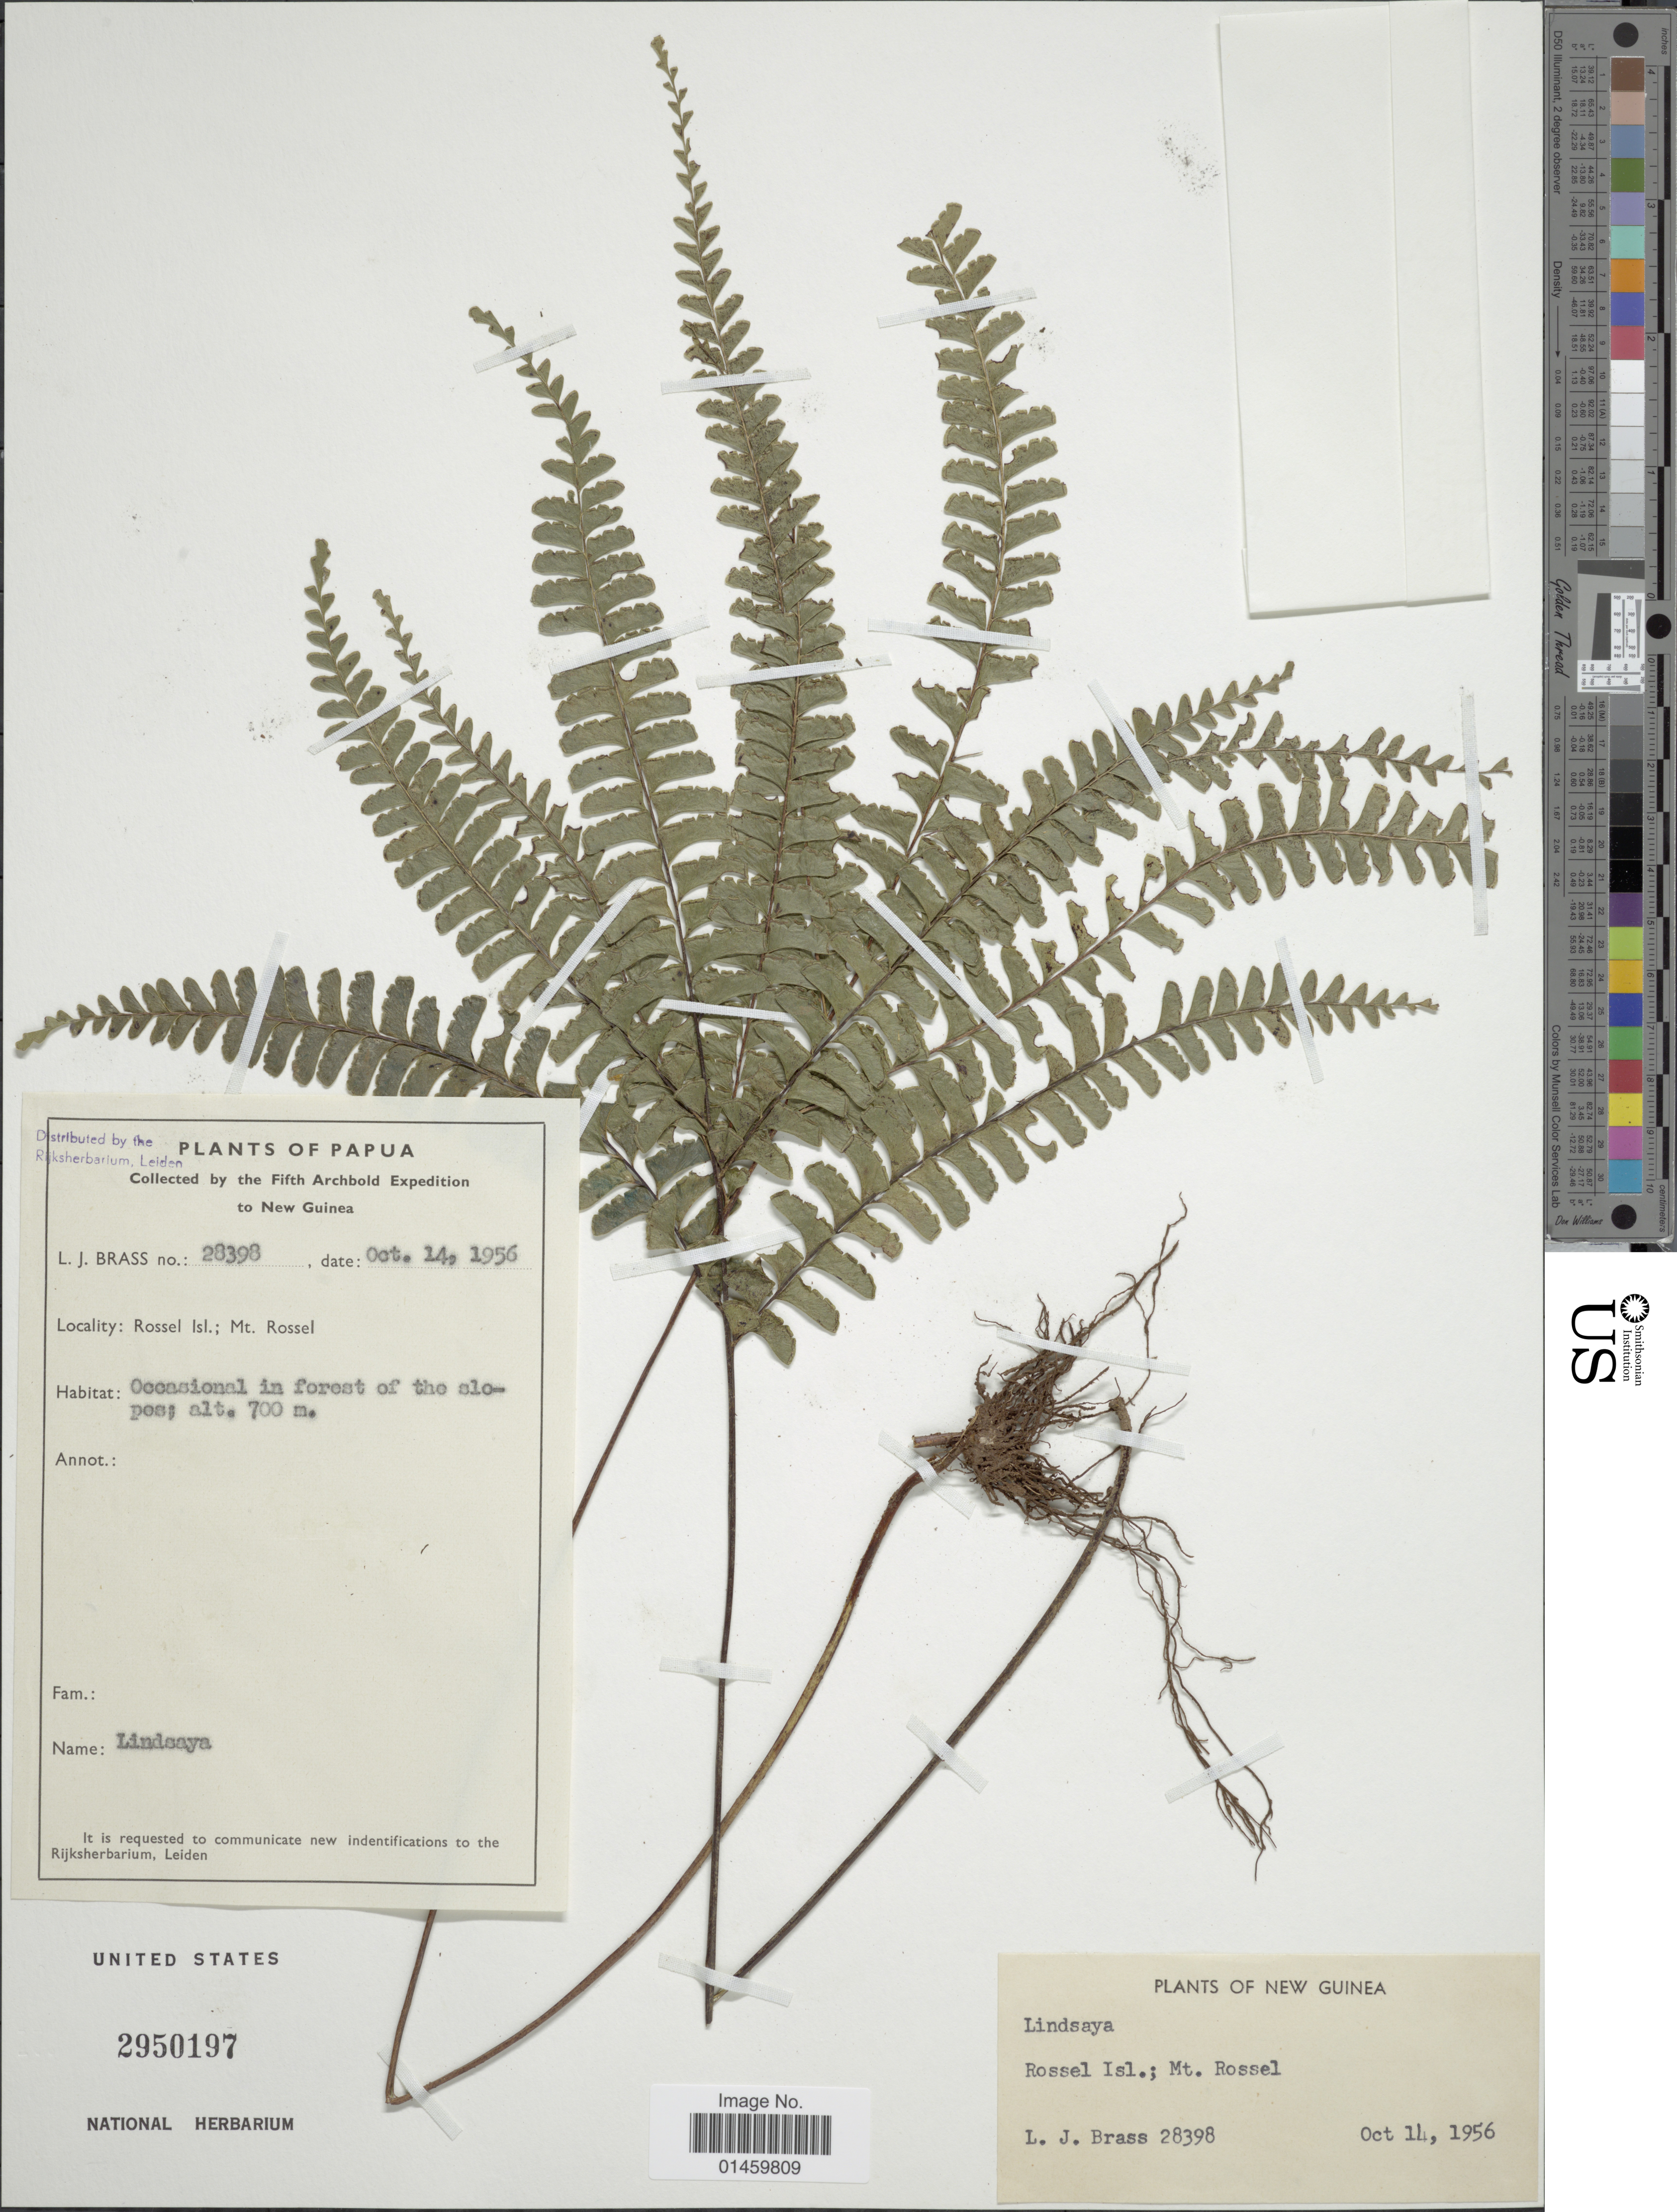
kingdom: Plantae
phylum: Tracheophyta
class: Polypodiopsida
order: Polypodiales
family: Lindsaeaceae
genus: Lindsaea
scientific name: Lindsaea sp.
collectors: L. J. Brass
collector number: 28398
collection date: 1956-10-14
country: Papua New Guinea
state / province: Milne Bay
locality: Papua. Rossel Isl.; Mt. Rossel. New Guinea.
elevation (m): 700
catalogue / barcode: US 2950197